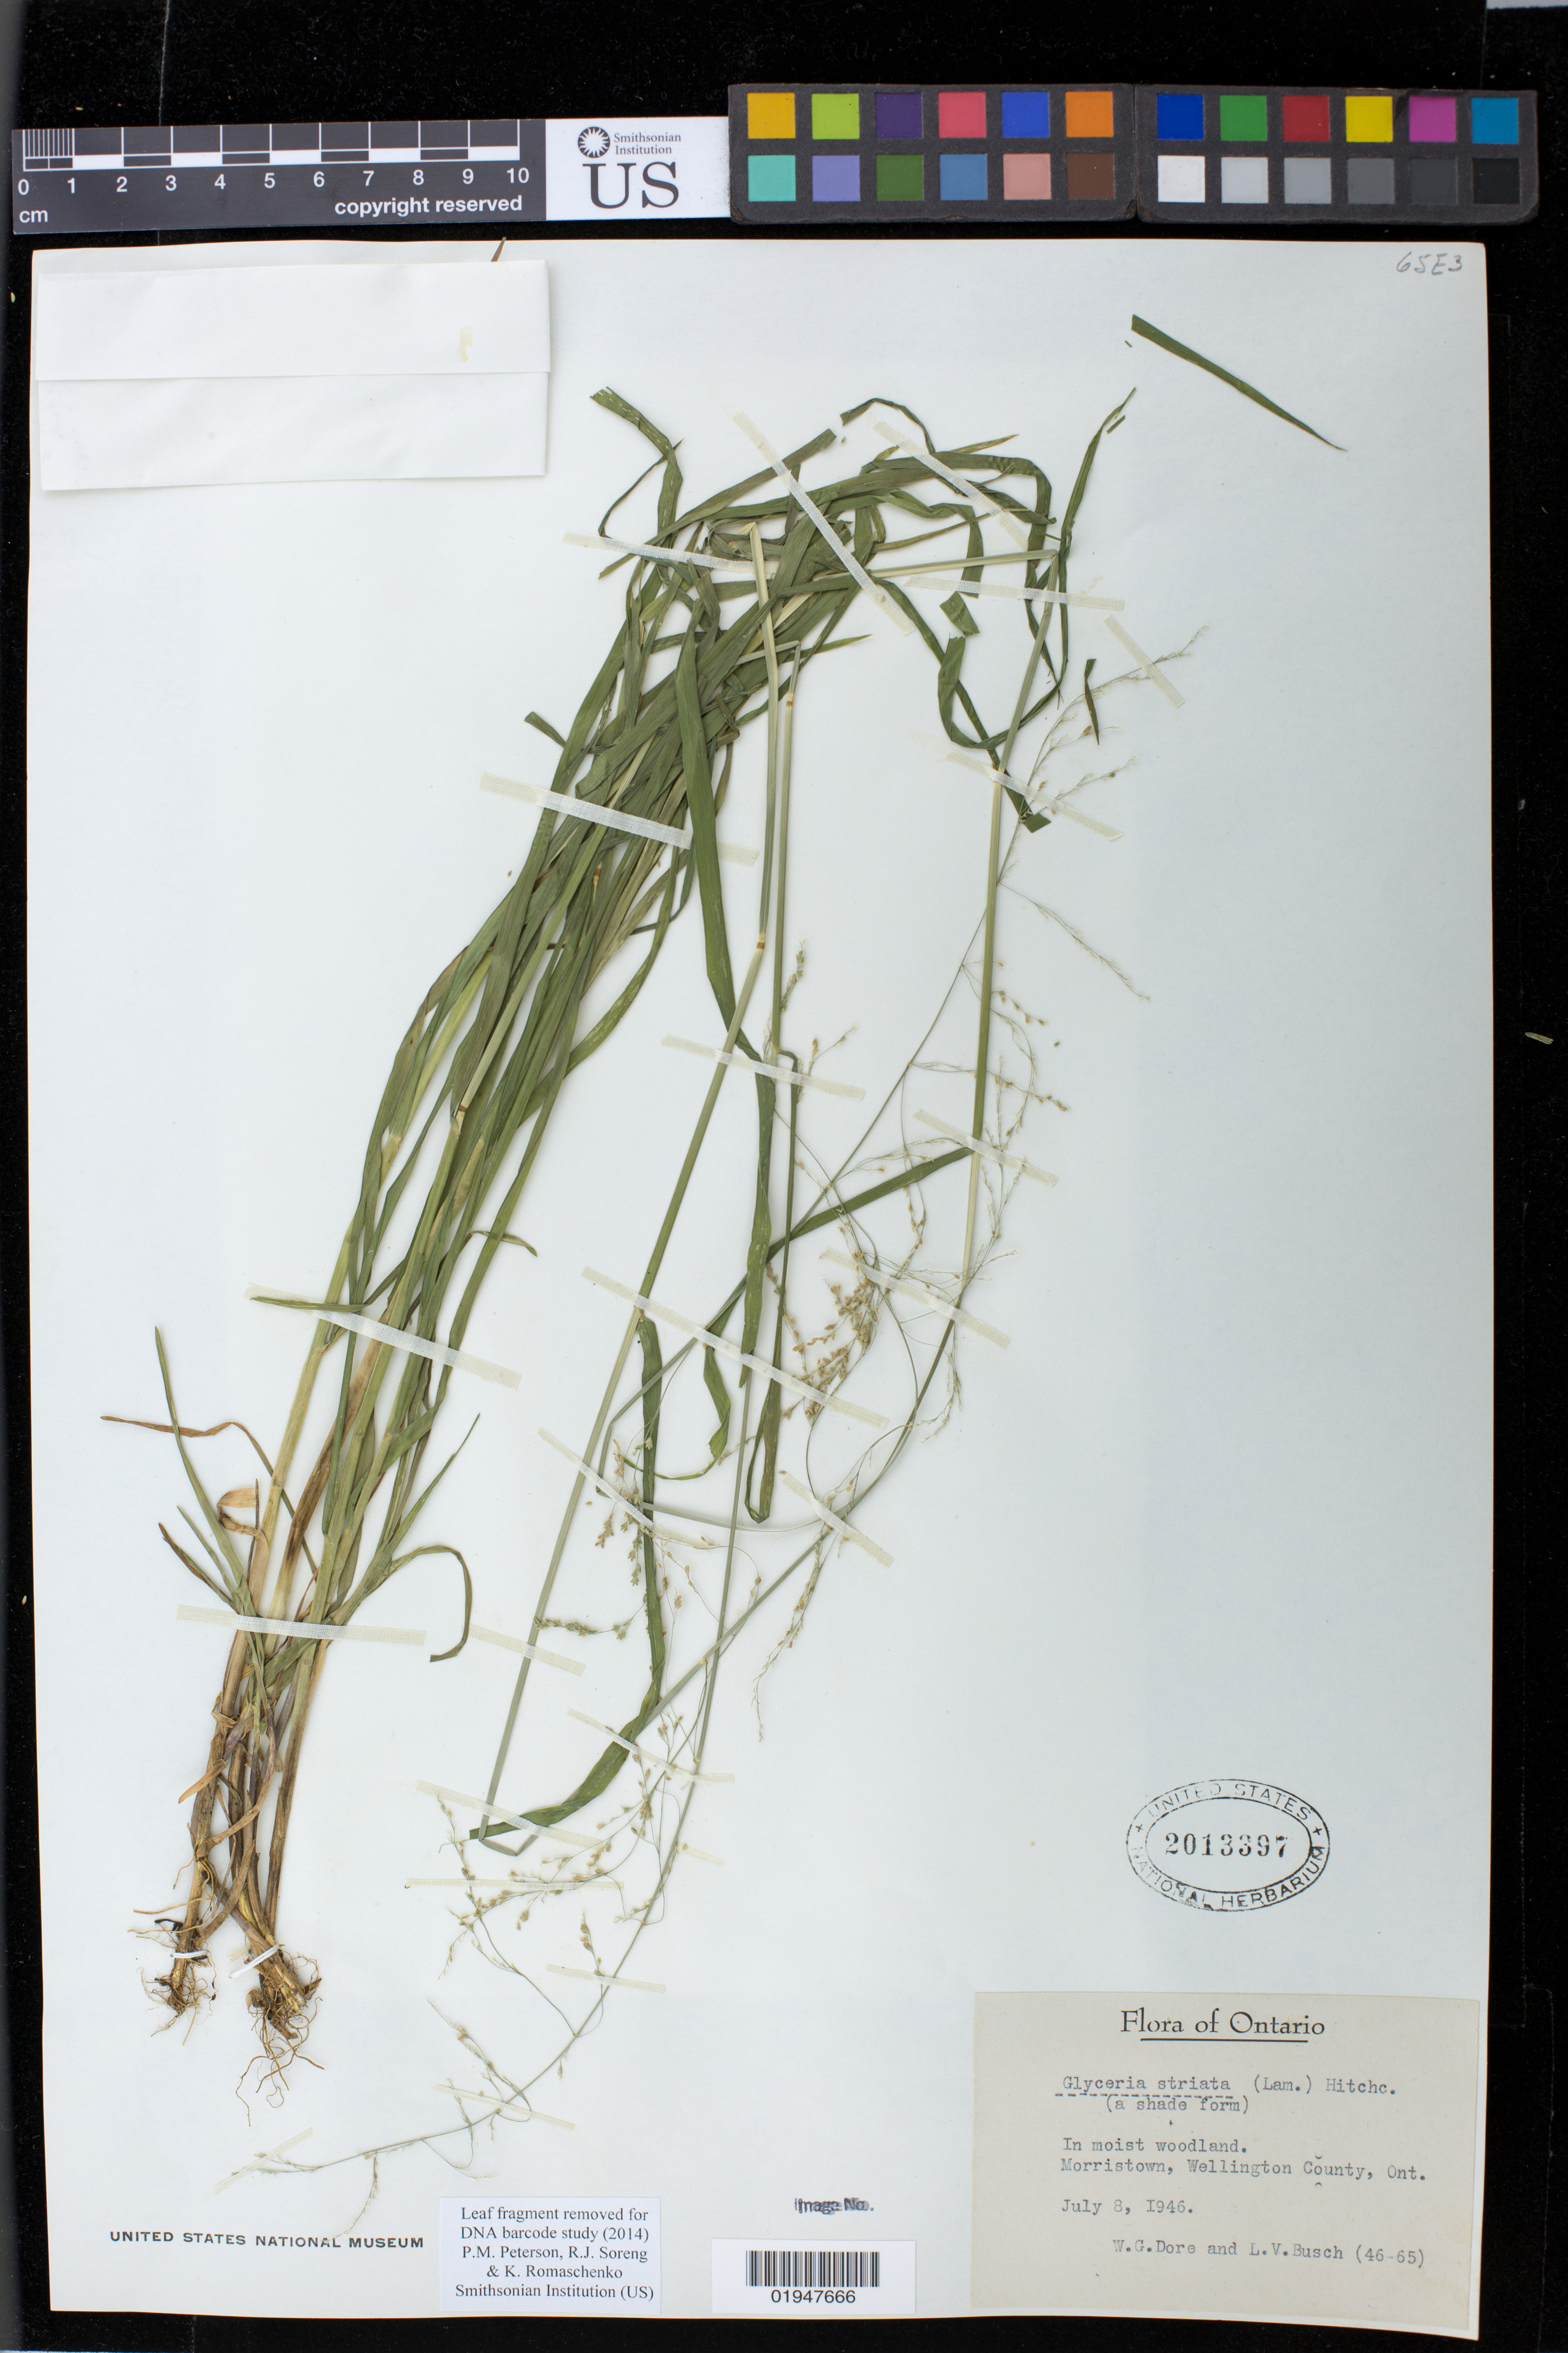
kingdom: Plantae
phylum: Tracheophyta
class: Liliopsida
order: Poales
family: Poaceae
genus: Glyceria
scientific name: Glyceria striata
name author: (Lam.) Hitchc.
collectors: W. Dore & L. Busch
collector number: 46-65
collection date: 1946-07-08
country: Canada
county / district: Wellington County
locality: Morristown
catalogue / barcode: US 2013397